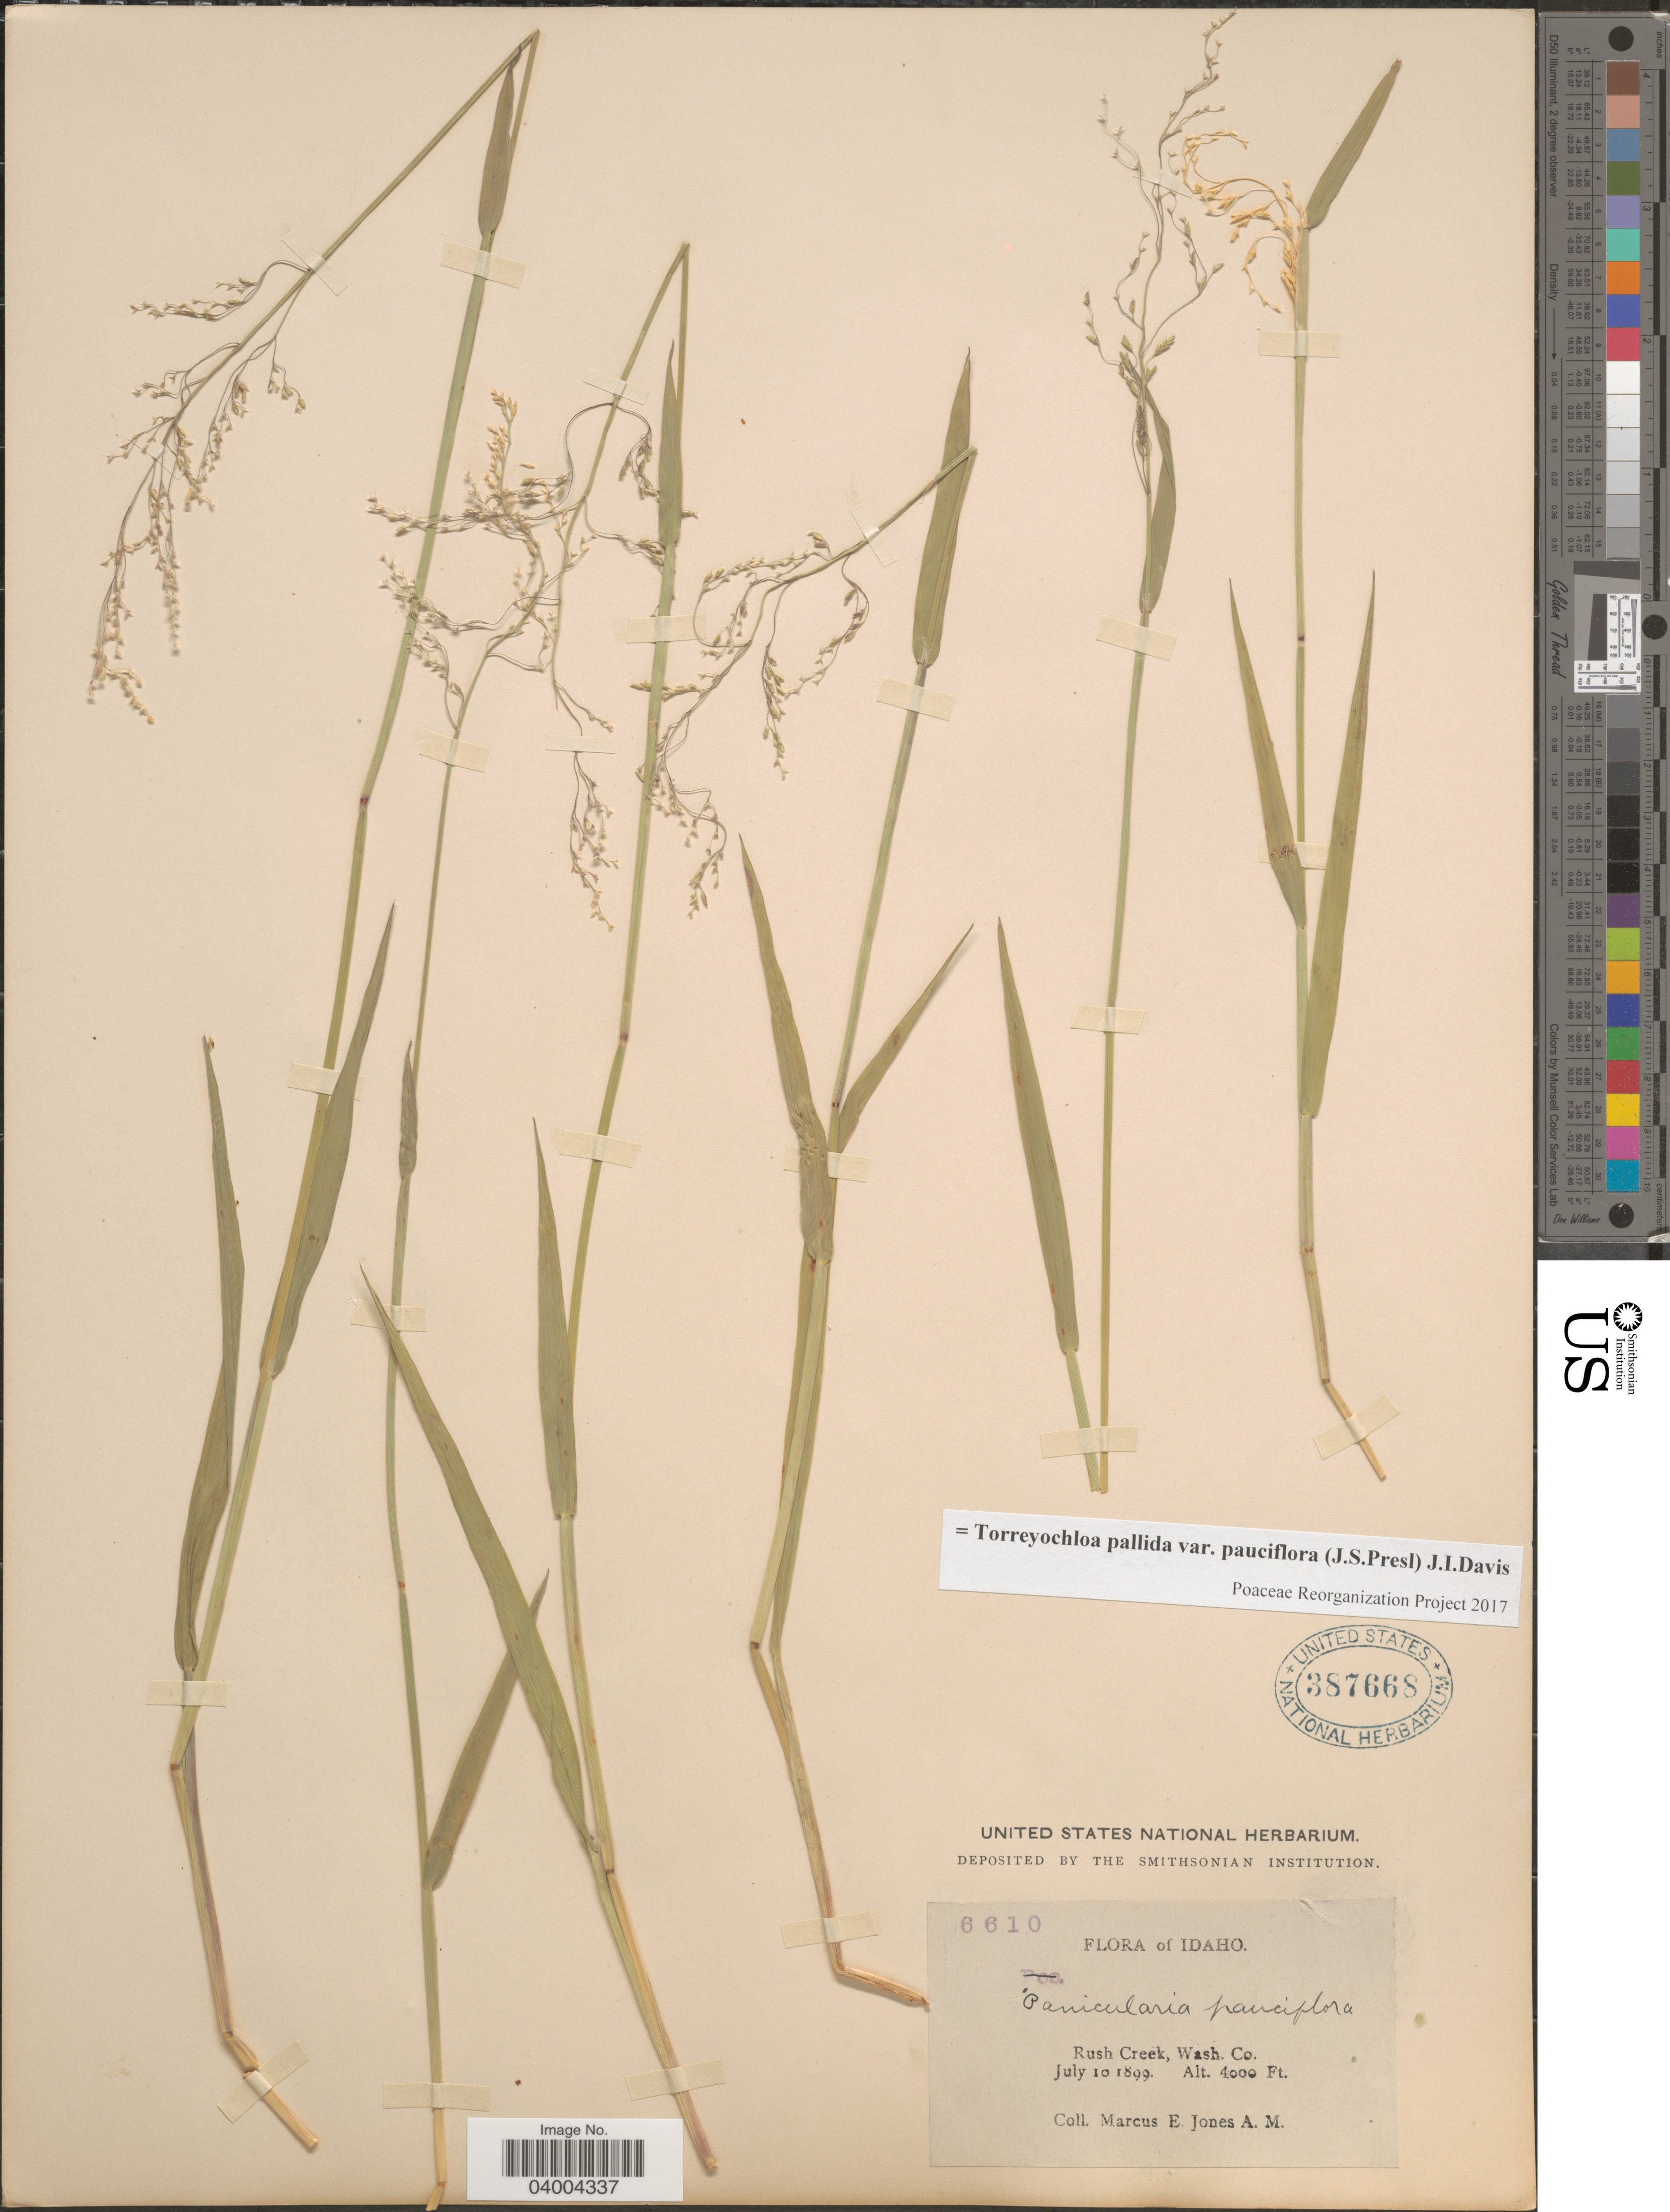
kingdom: Plantae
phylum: Tracheophyta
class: Liliopsida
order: Poales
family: Poaceae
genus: Torreyochloa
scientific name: Torreyochloa pallida var. pauciflora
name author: (J. Presl) J.I. Davis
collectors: M. E. Jones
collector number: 6610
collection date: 1899-07-10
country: United States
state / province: Idaho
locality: Rush Creek, Wash. Co.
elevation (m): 1219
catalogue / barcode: US 387668